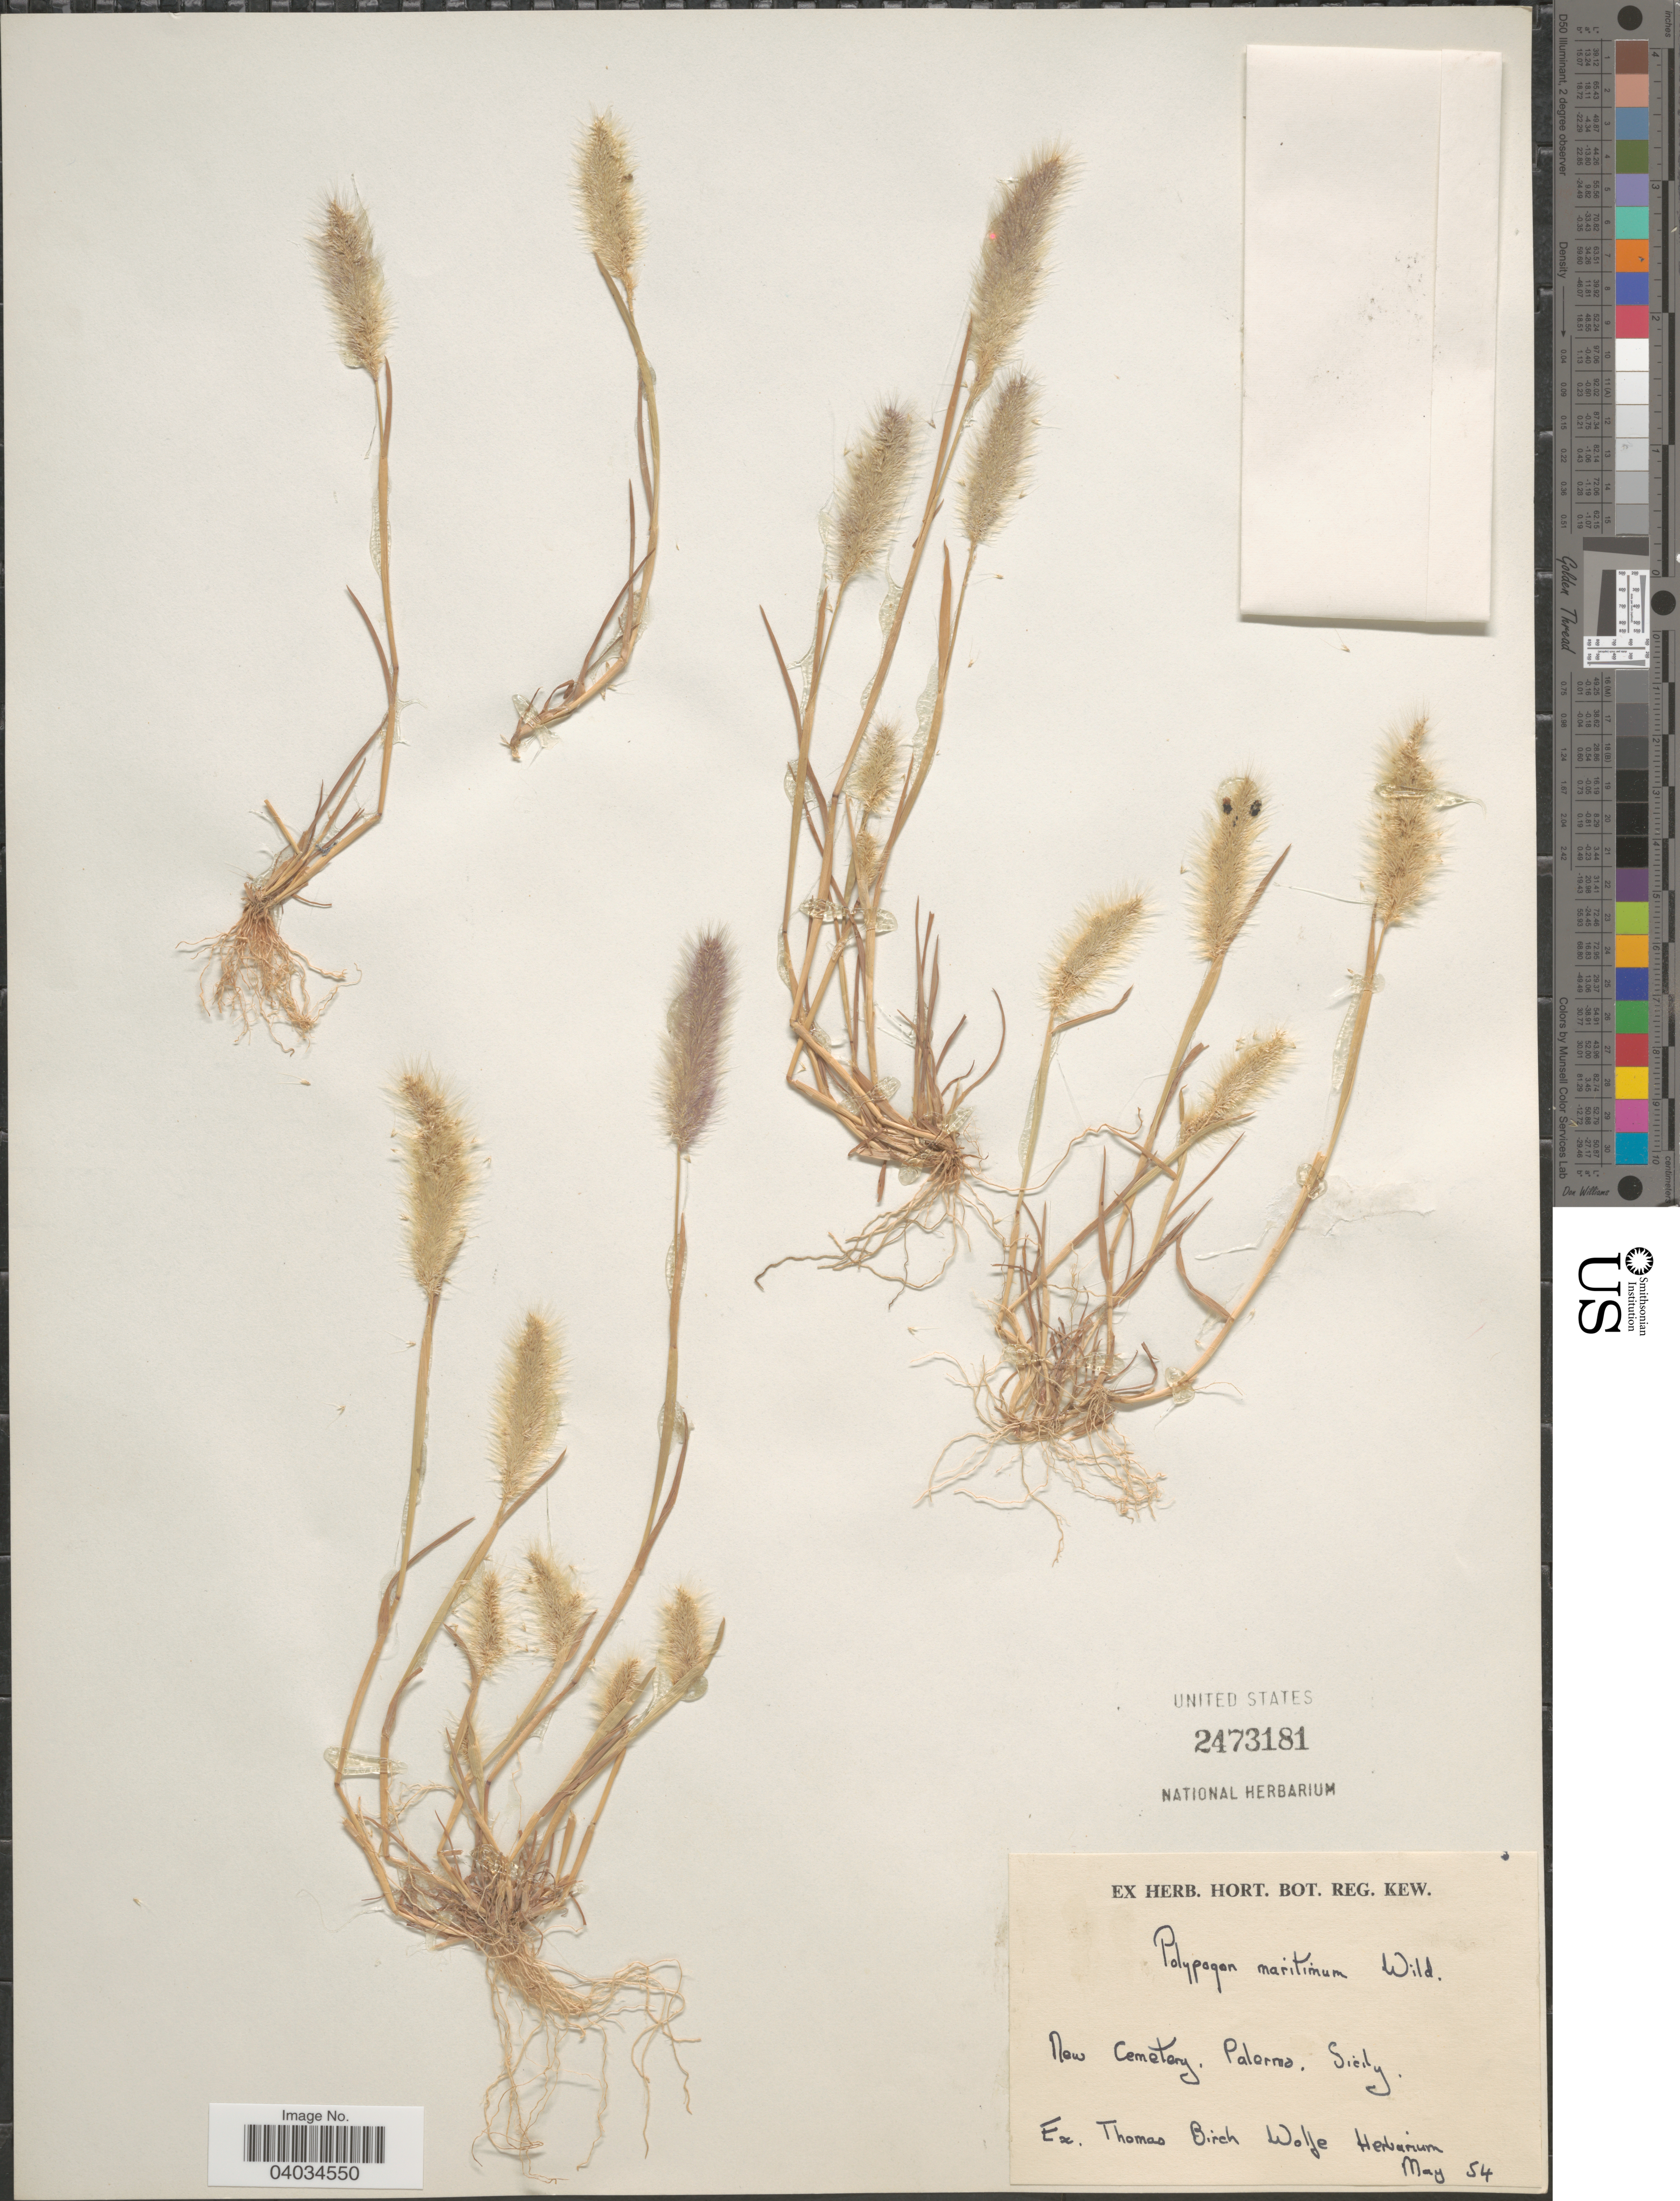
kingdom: Plantae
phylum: Tracheophyta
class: Liliopsida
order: Poales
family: Poaceae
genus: Polypogon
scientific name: Polypogon maritimus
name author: Willd.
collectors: Ex herb. Thomas Birch Wolfe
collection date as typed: Transcribed d/m/y: /5/54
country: Italy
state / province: Siciliana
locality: New Cemetery, Palermo, Sicily.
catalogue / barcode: US 2473181